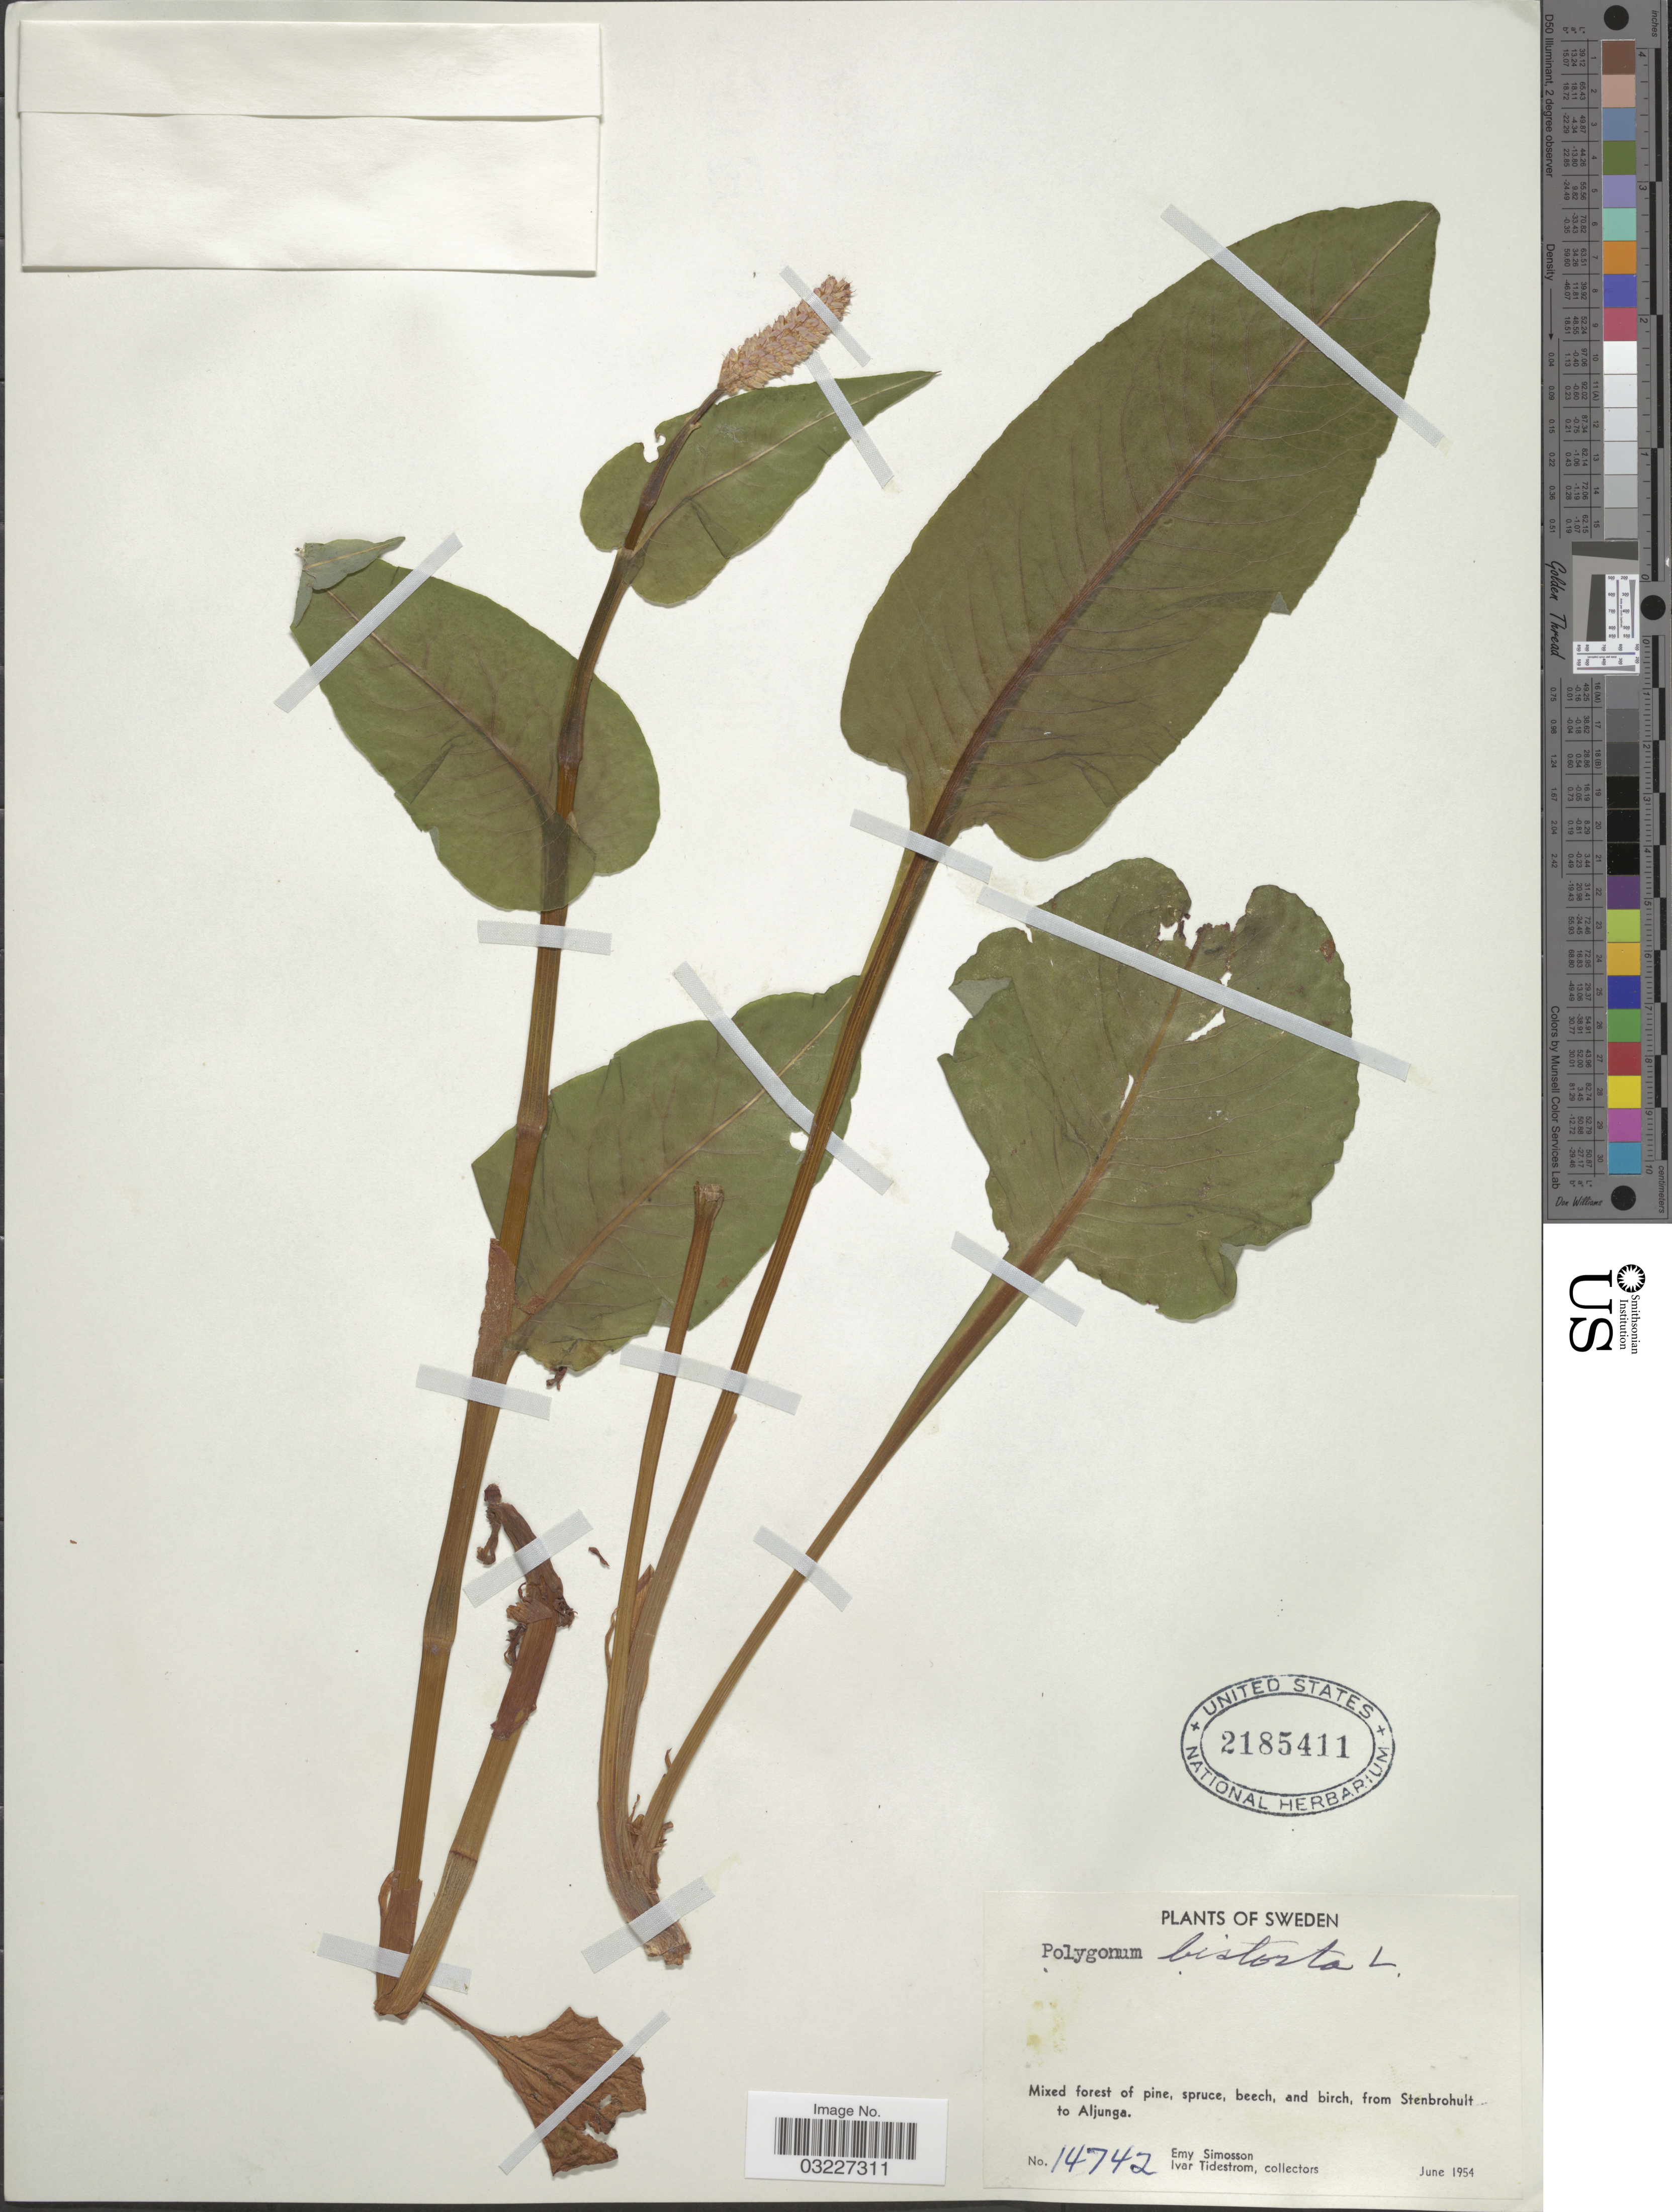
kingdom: Plantae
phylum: Tracheophyta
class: Magnoliopsida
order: Caryophyllales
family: Polygonaceae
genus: Bistorta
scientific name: Bistorta officinalis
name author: Delarbre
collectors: E. Simosson & I. F. Tidestrom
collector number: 14742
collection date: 1954-06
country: Sweden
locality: From Stenbrohult to Aljunga.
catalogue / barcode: US 2185411